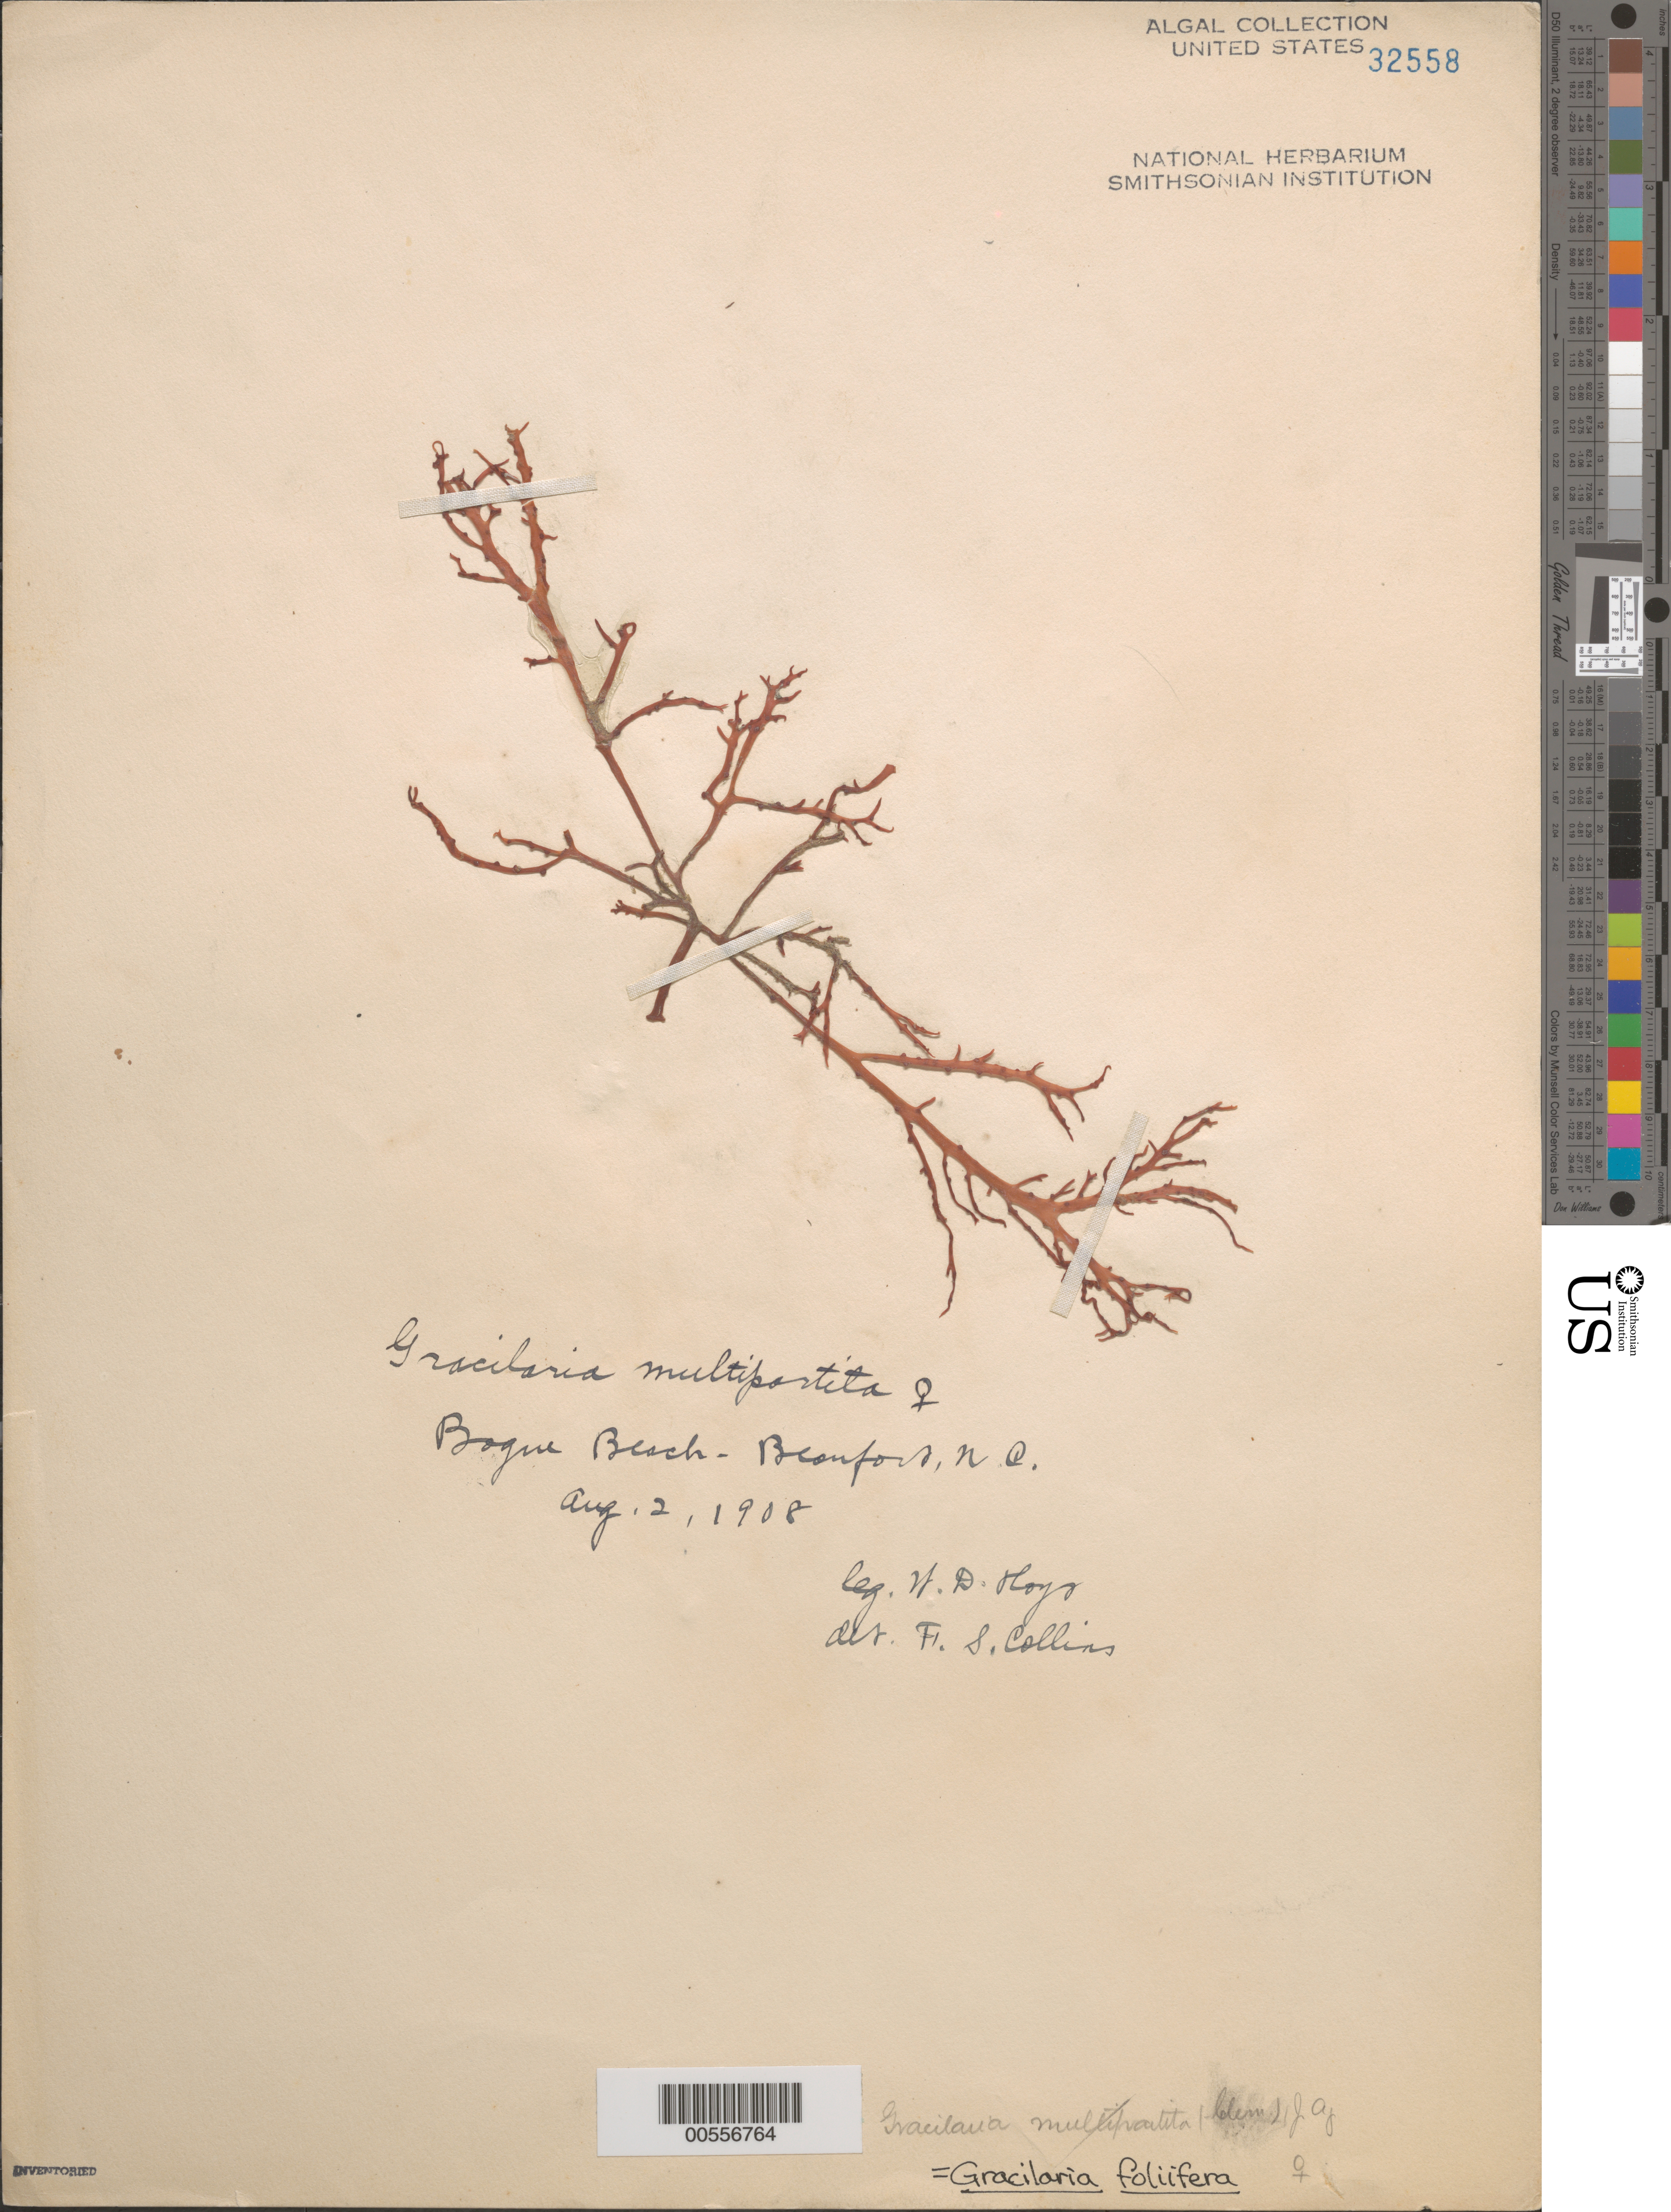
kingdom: Plantae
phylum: Rhodophyta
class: Florideophyceae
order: Gracilariales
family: Gracilariaceae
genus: Gracilaria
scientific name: Gracilaria foliifera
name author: (Forssk.) Børgesen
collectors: W. D. Hoyt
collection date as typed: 02 Aug 1908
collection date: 1908-08-02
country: United States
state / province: North Carolina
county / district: Carteret County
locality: Beaufort, Bogue Beach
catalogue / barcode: US 32558